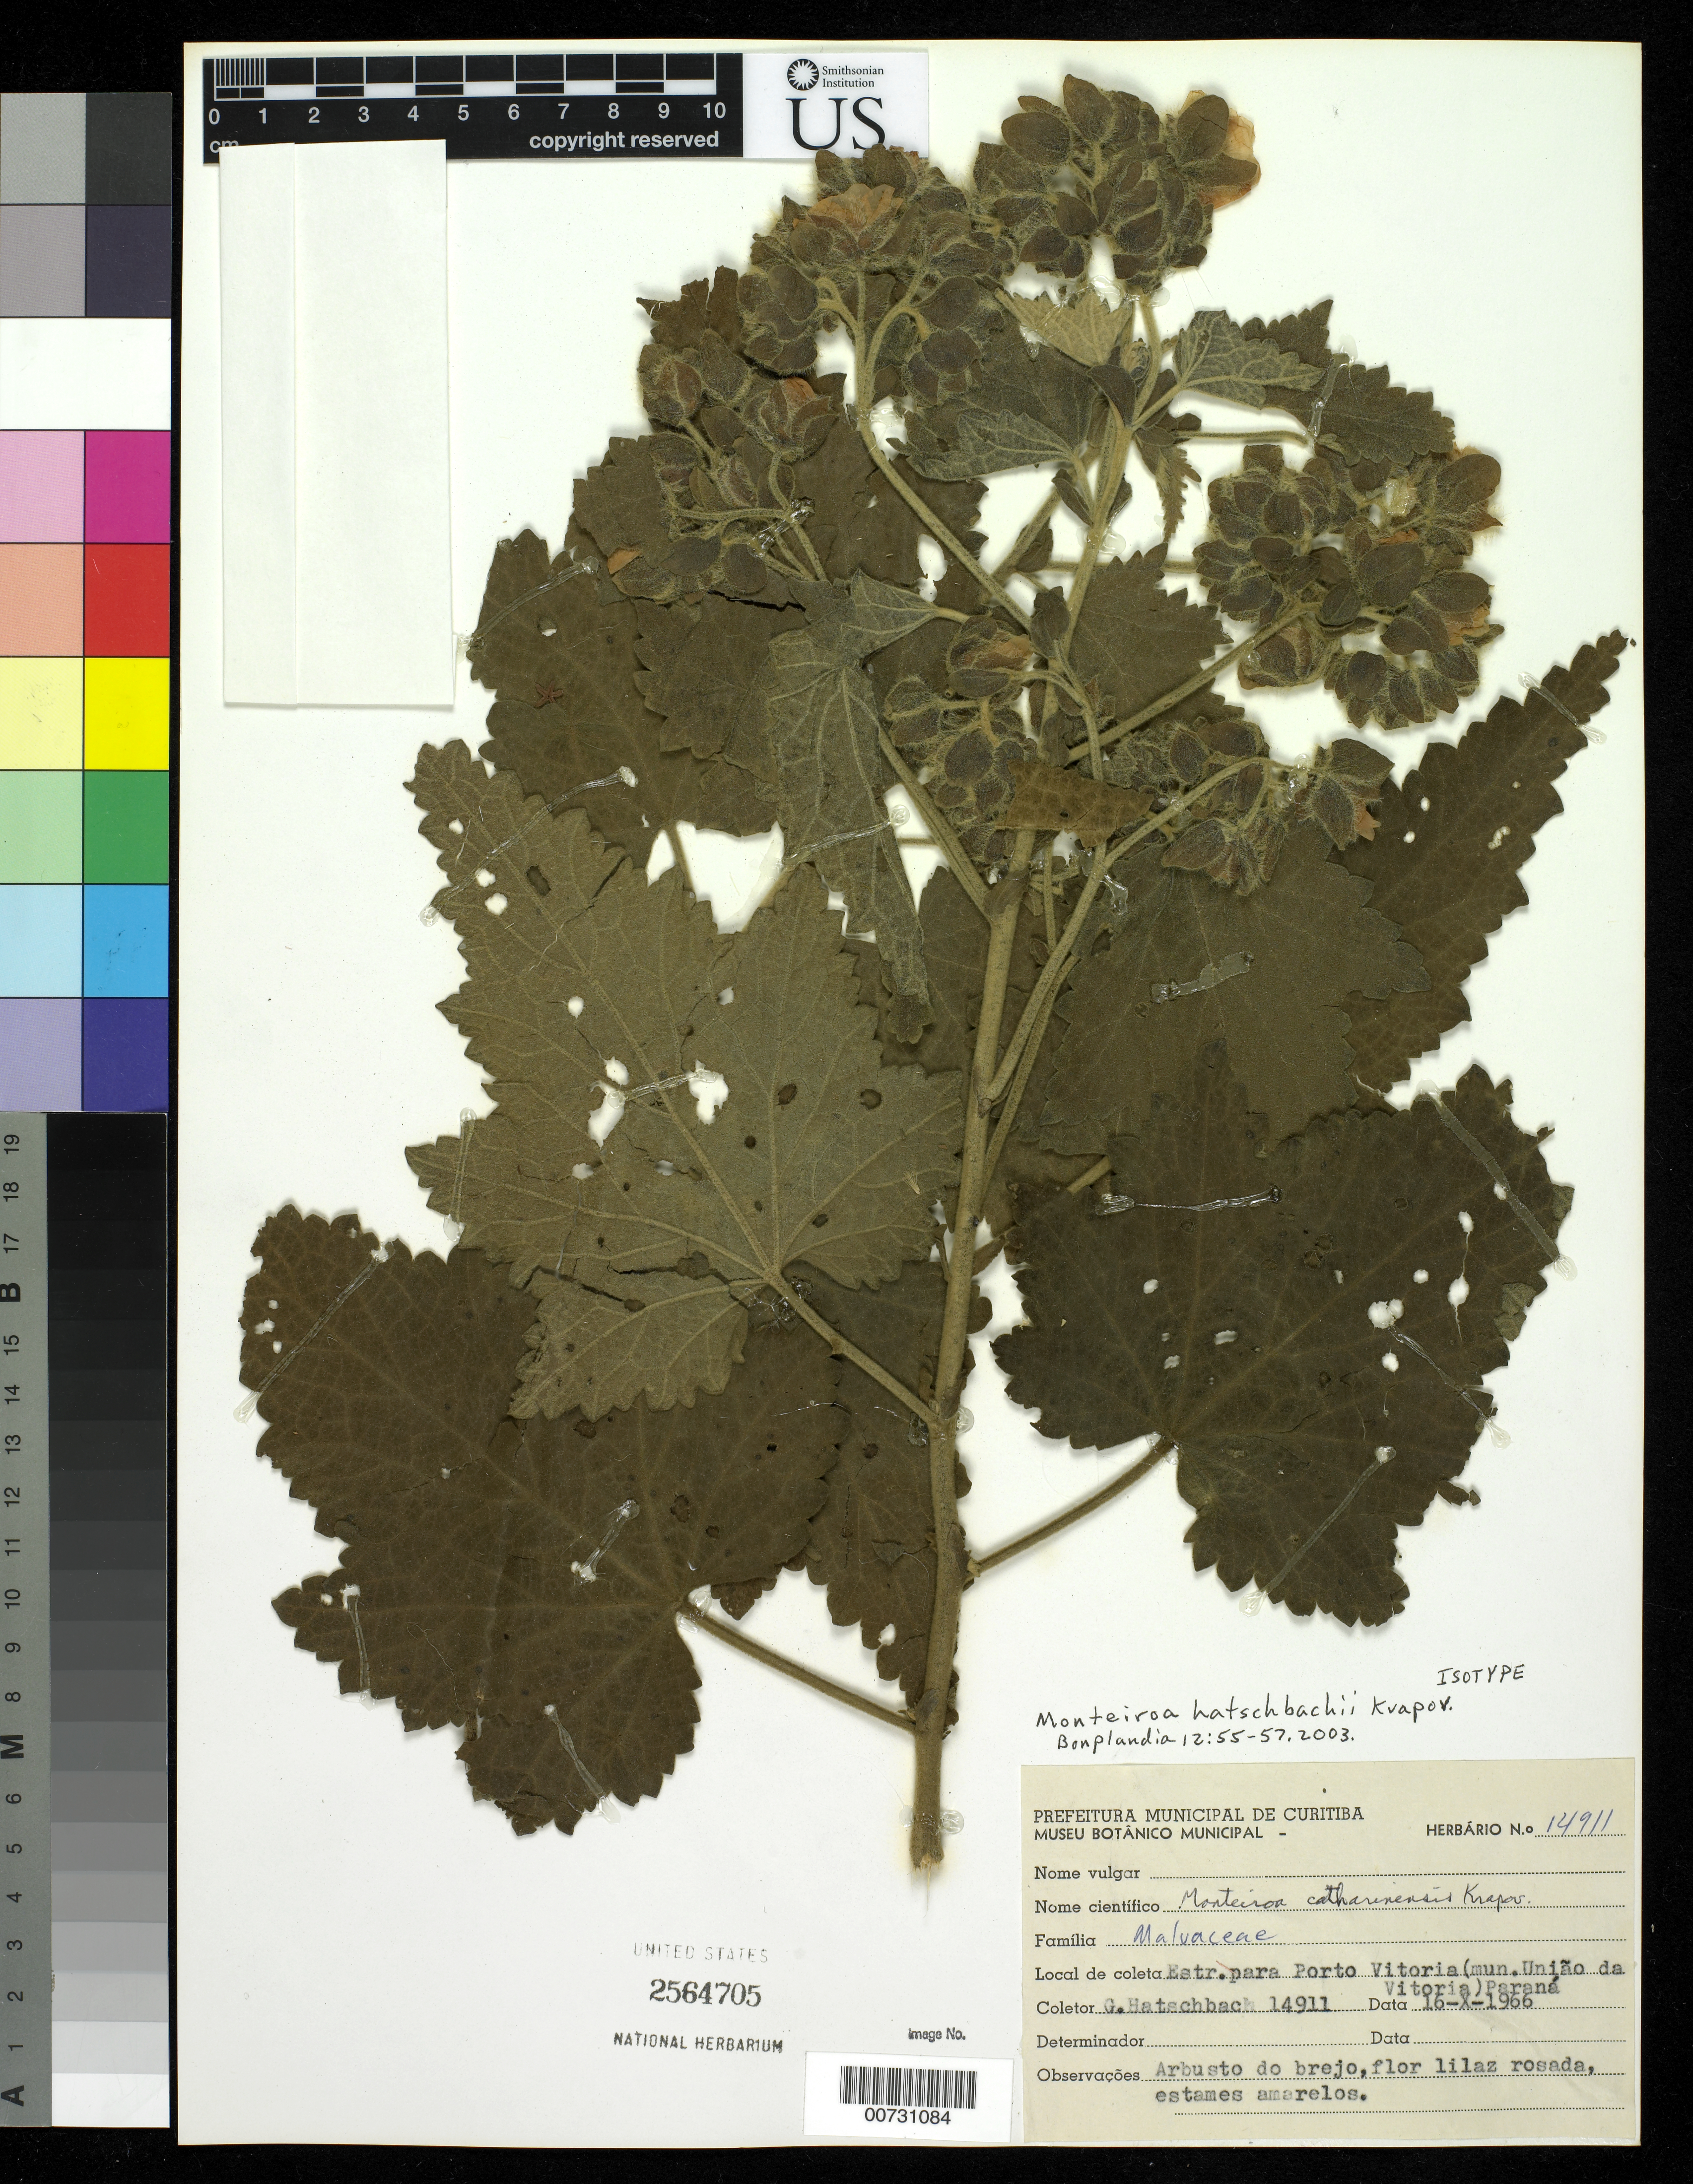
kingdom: Plantae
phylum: Tracheophyta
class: Magnoliopsida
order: Malvales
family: Malvaceae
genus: Monteiroa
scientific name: Monteiroa hatschbachii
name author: Krapov.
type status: Isotype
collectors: G. Hatschbach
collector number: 14911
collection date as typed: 16 Oct 1966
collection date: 1966-10-16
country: Brazil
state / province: Paraná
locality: Estr. Para Porto Vitoria (mun. União da Vitoria)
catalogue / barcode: US 2564705